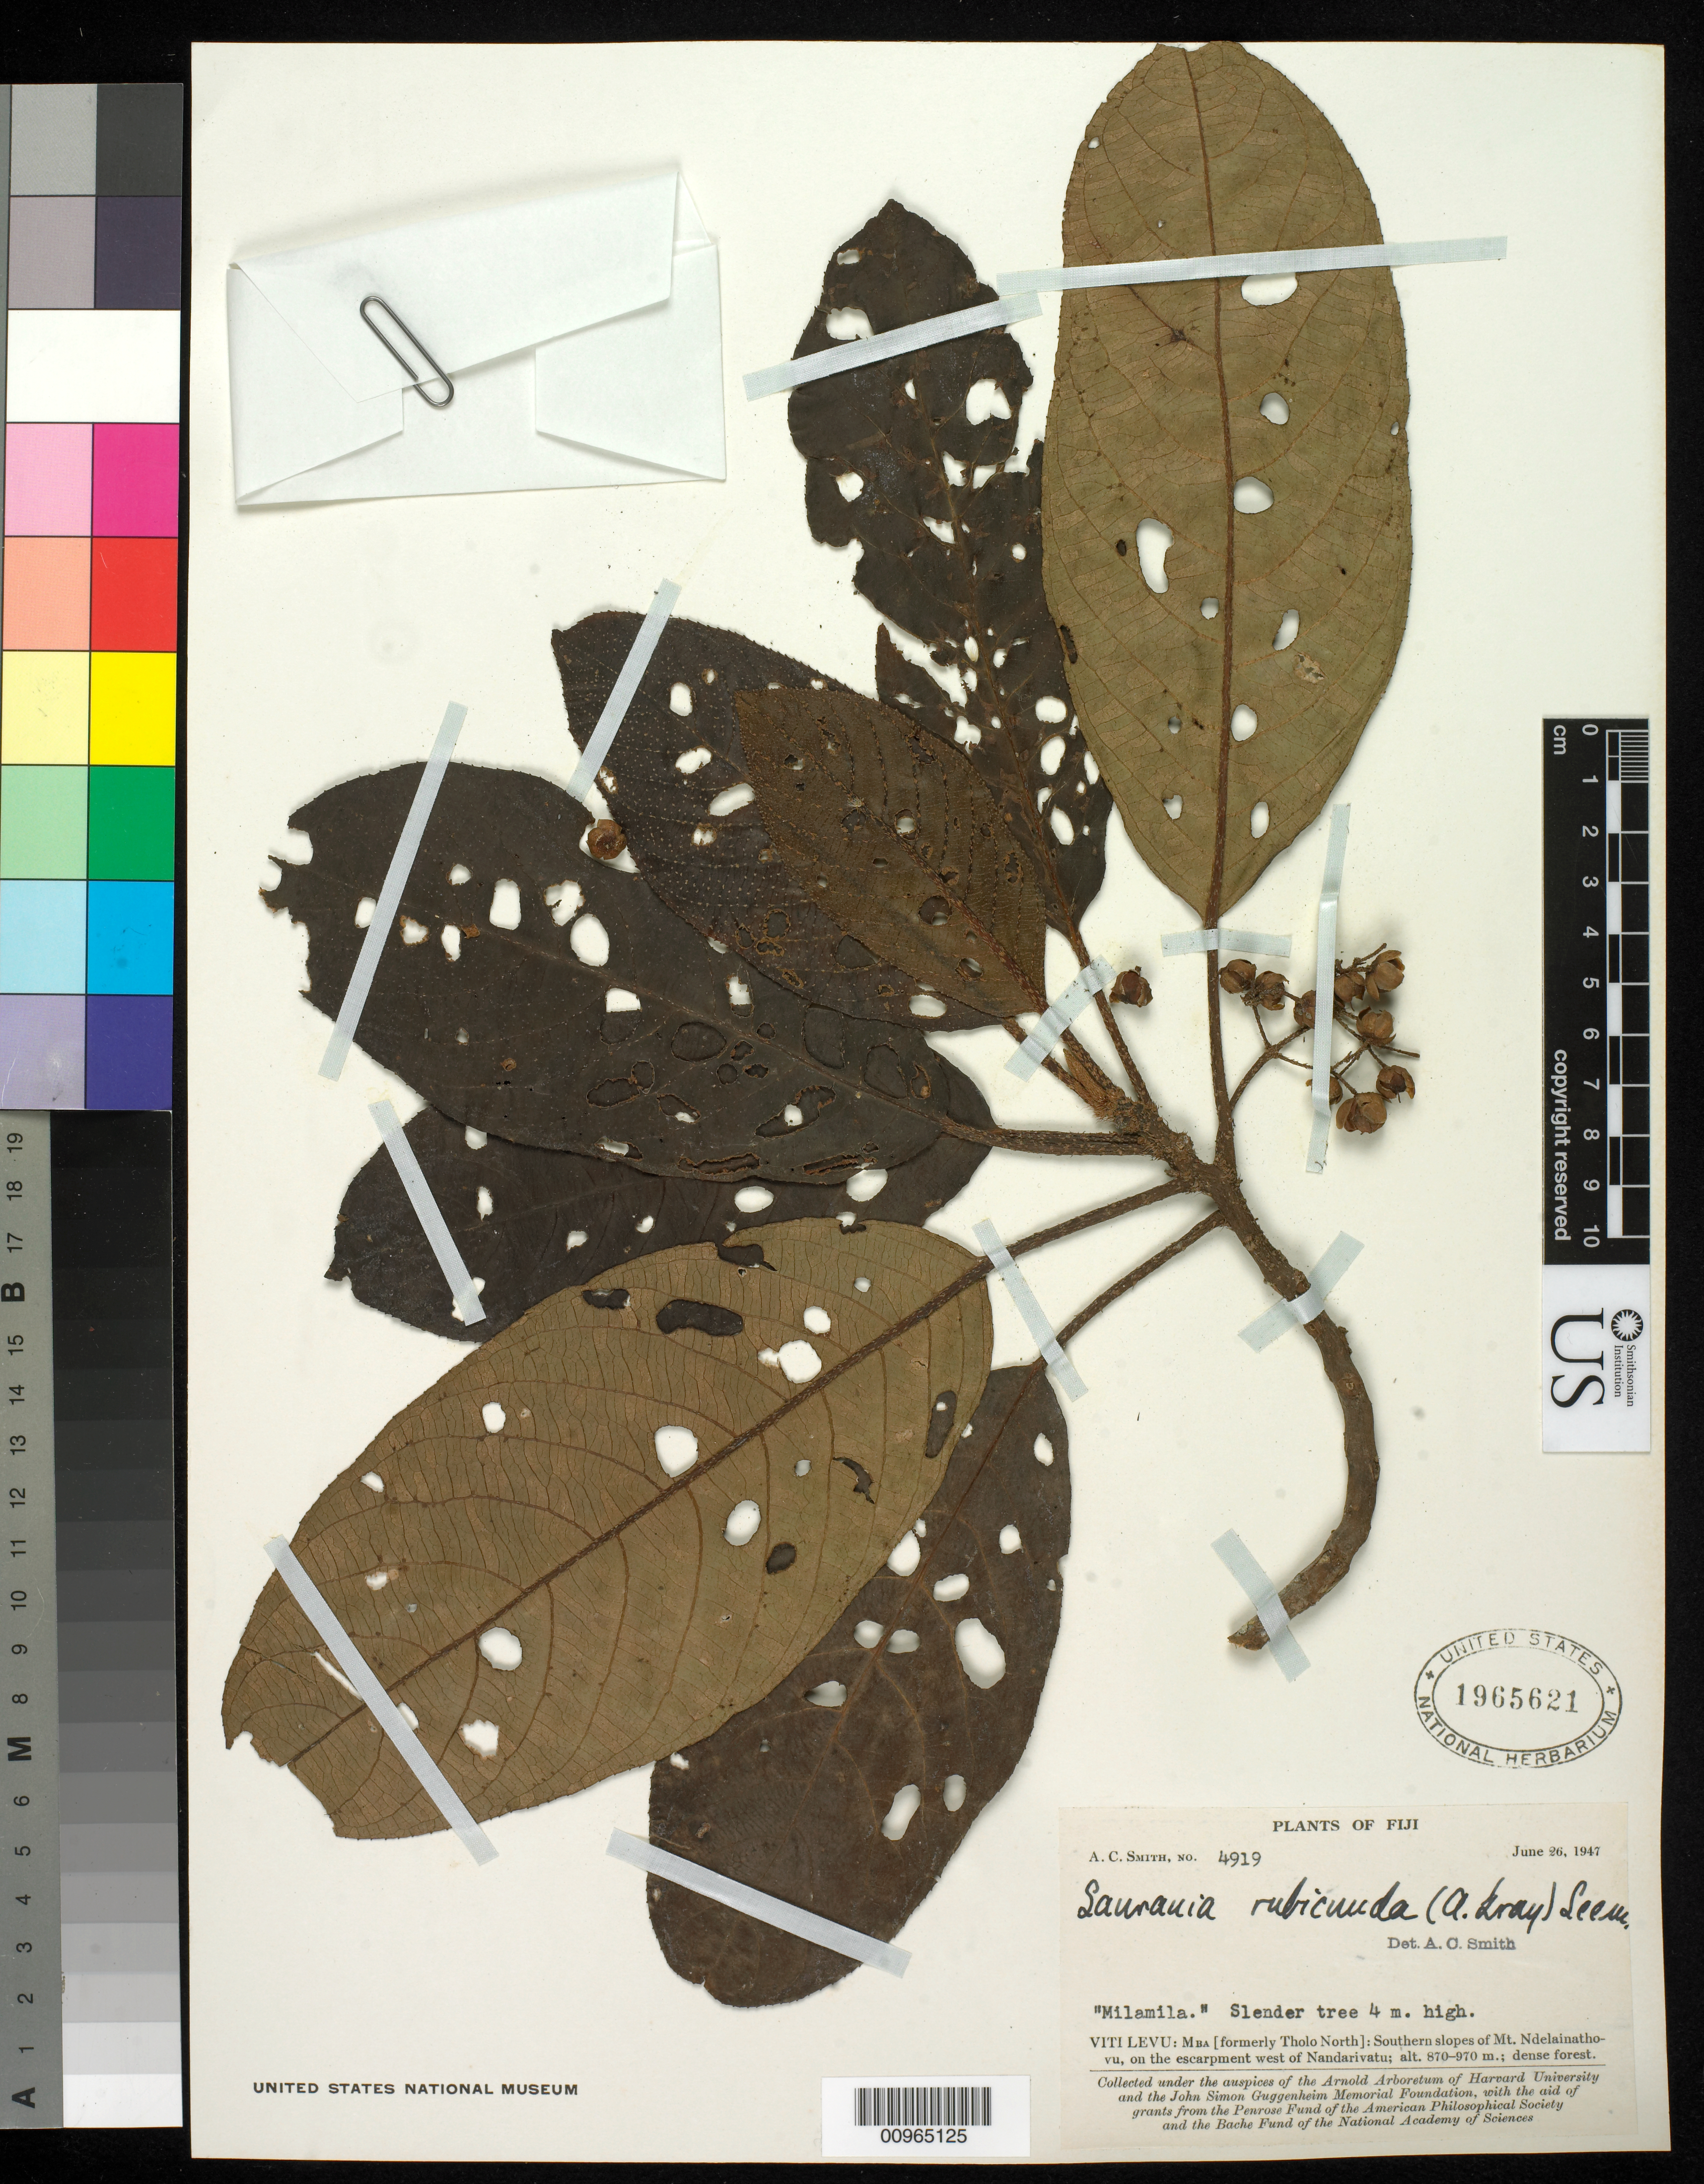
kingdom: Plantae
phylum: Tracheophyta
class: Magnoliopsida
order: Ericales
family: Actinidiaceae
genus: Saurauia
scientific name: Saurauia rubicunda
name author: Seem.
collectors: C. A. Smith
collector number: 4919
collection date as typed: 26 Jun 1947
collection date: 1947-06-26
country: Fiji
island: Viti Levu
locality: Southern slopes of Mt. Ndelainatholvu, on the escarpment west of Nandarivatu.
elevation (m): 870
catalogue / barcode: US 1965621